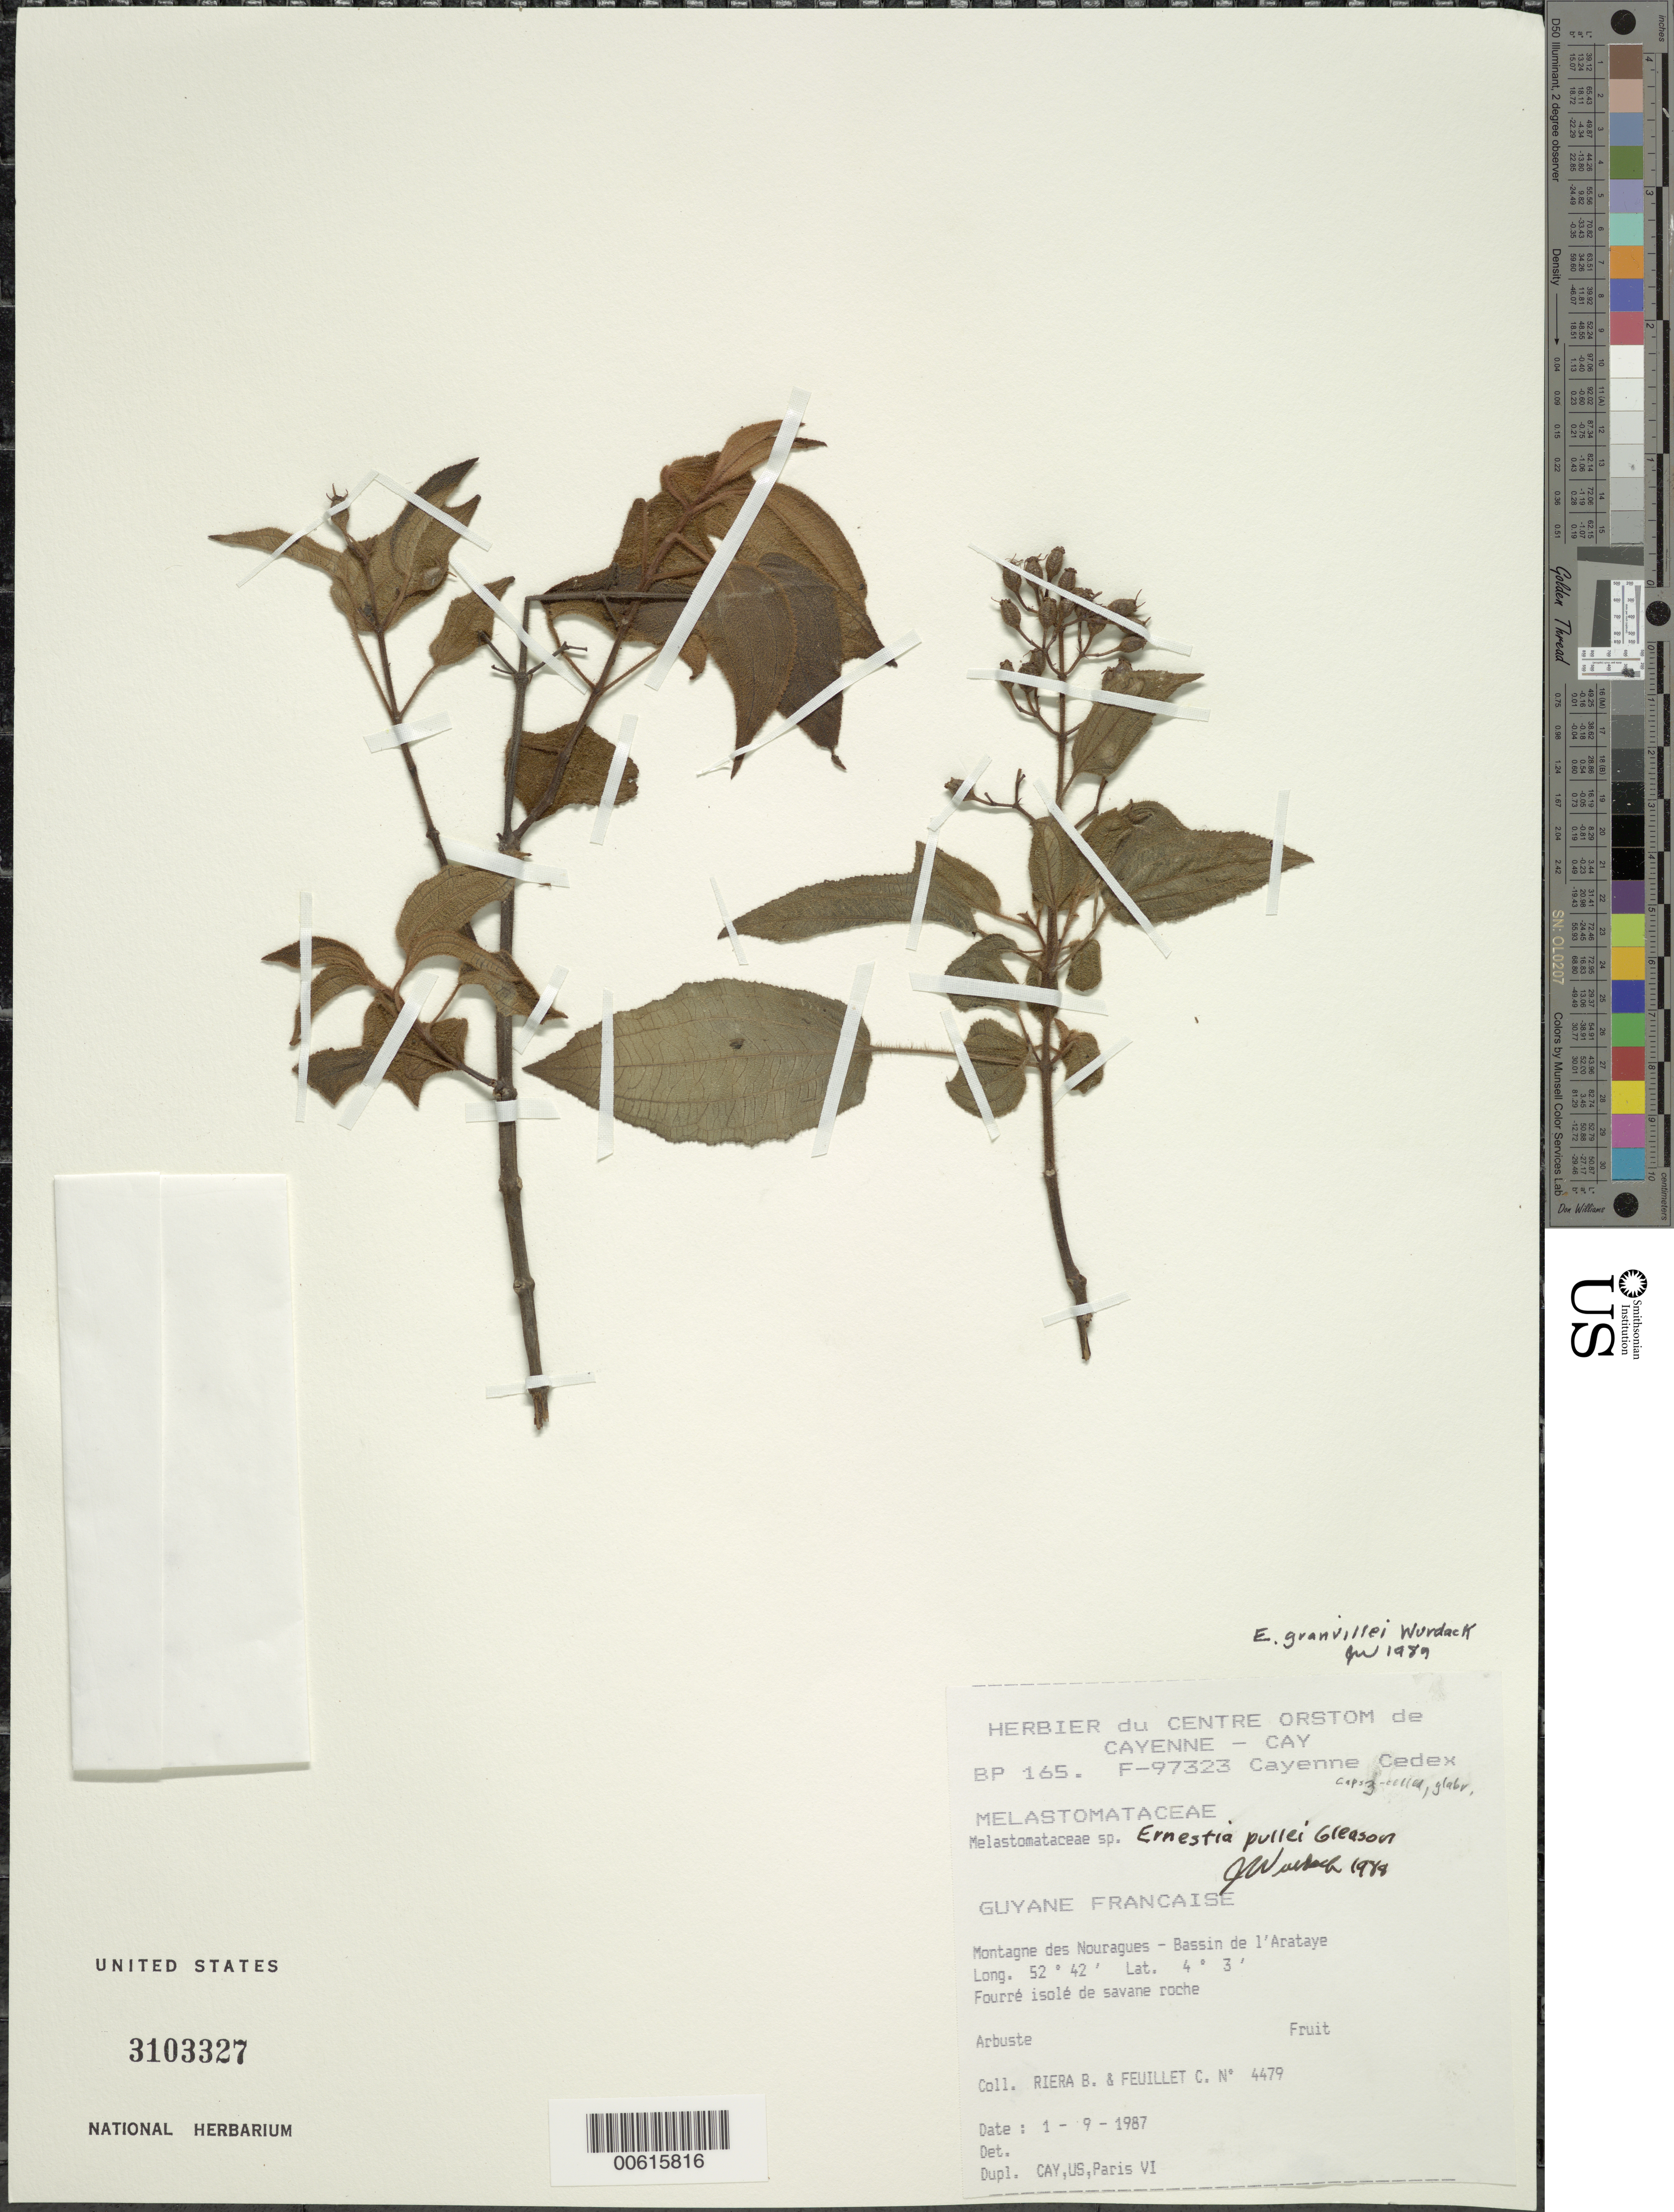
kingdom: Plantae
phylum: Tracheophyta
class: Magnoliopsida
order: Myrtales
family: Melastomataceae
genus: Ernestia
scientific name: Ernestia granvillei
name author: Wurdack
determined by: Wurdack, John J., (US), US (UNITED STATES)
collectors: B. Riéra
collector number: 4479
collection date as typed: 1-Sep-87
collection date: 1987-09-01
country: French Guiana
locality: Montagne des Nouragues, Bassin de l'Arataye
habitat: Fourre isole de savane roche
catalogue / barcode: US 3103327